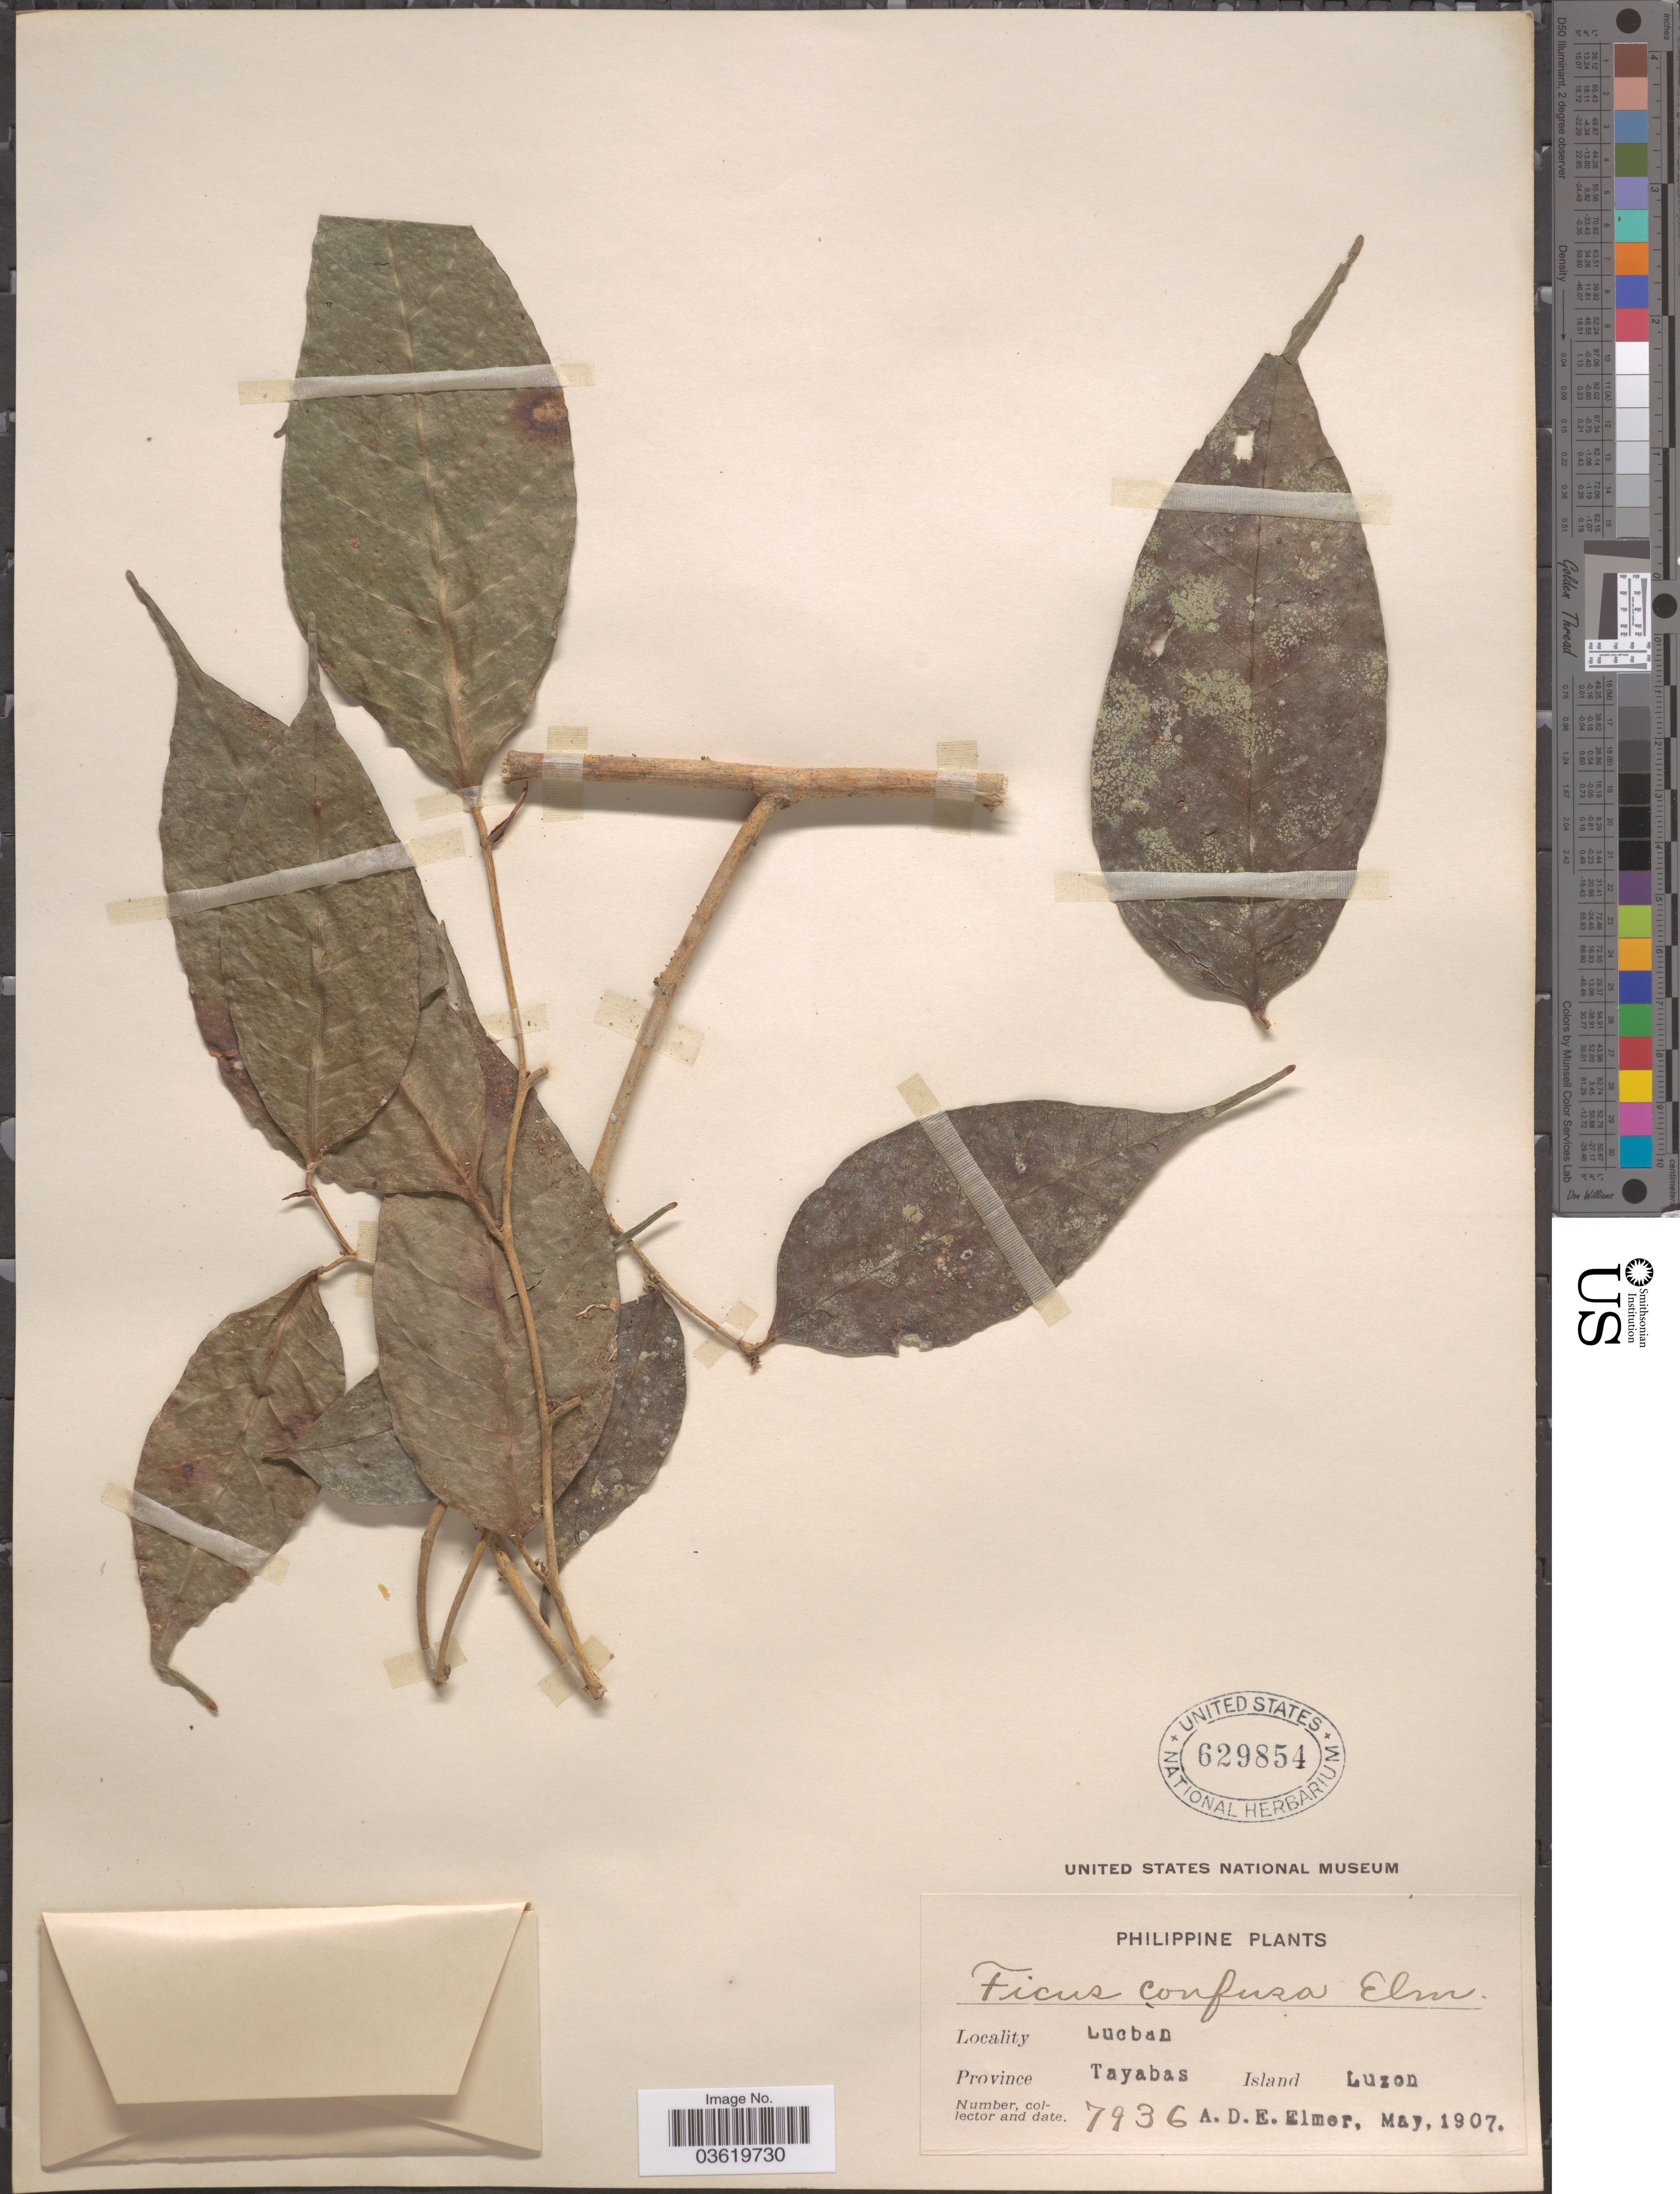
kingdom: Plantae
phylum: Tracheophyta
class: Magnoliopsida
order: Rosales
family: Moraceae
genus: Ficus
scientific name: Ficus subulata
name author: Blume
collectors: A. D. E. Elmer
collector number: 7936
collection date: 1907-05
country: Philippines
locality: Lucban. Province Tayabas. Island Luzon.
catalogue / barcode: US 629854